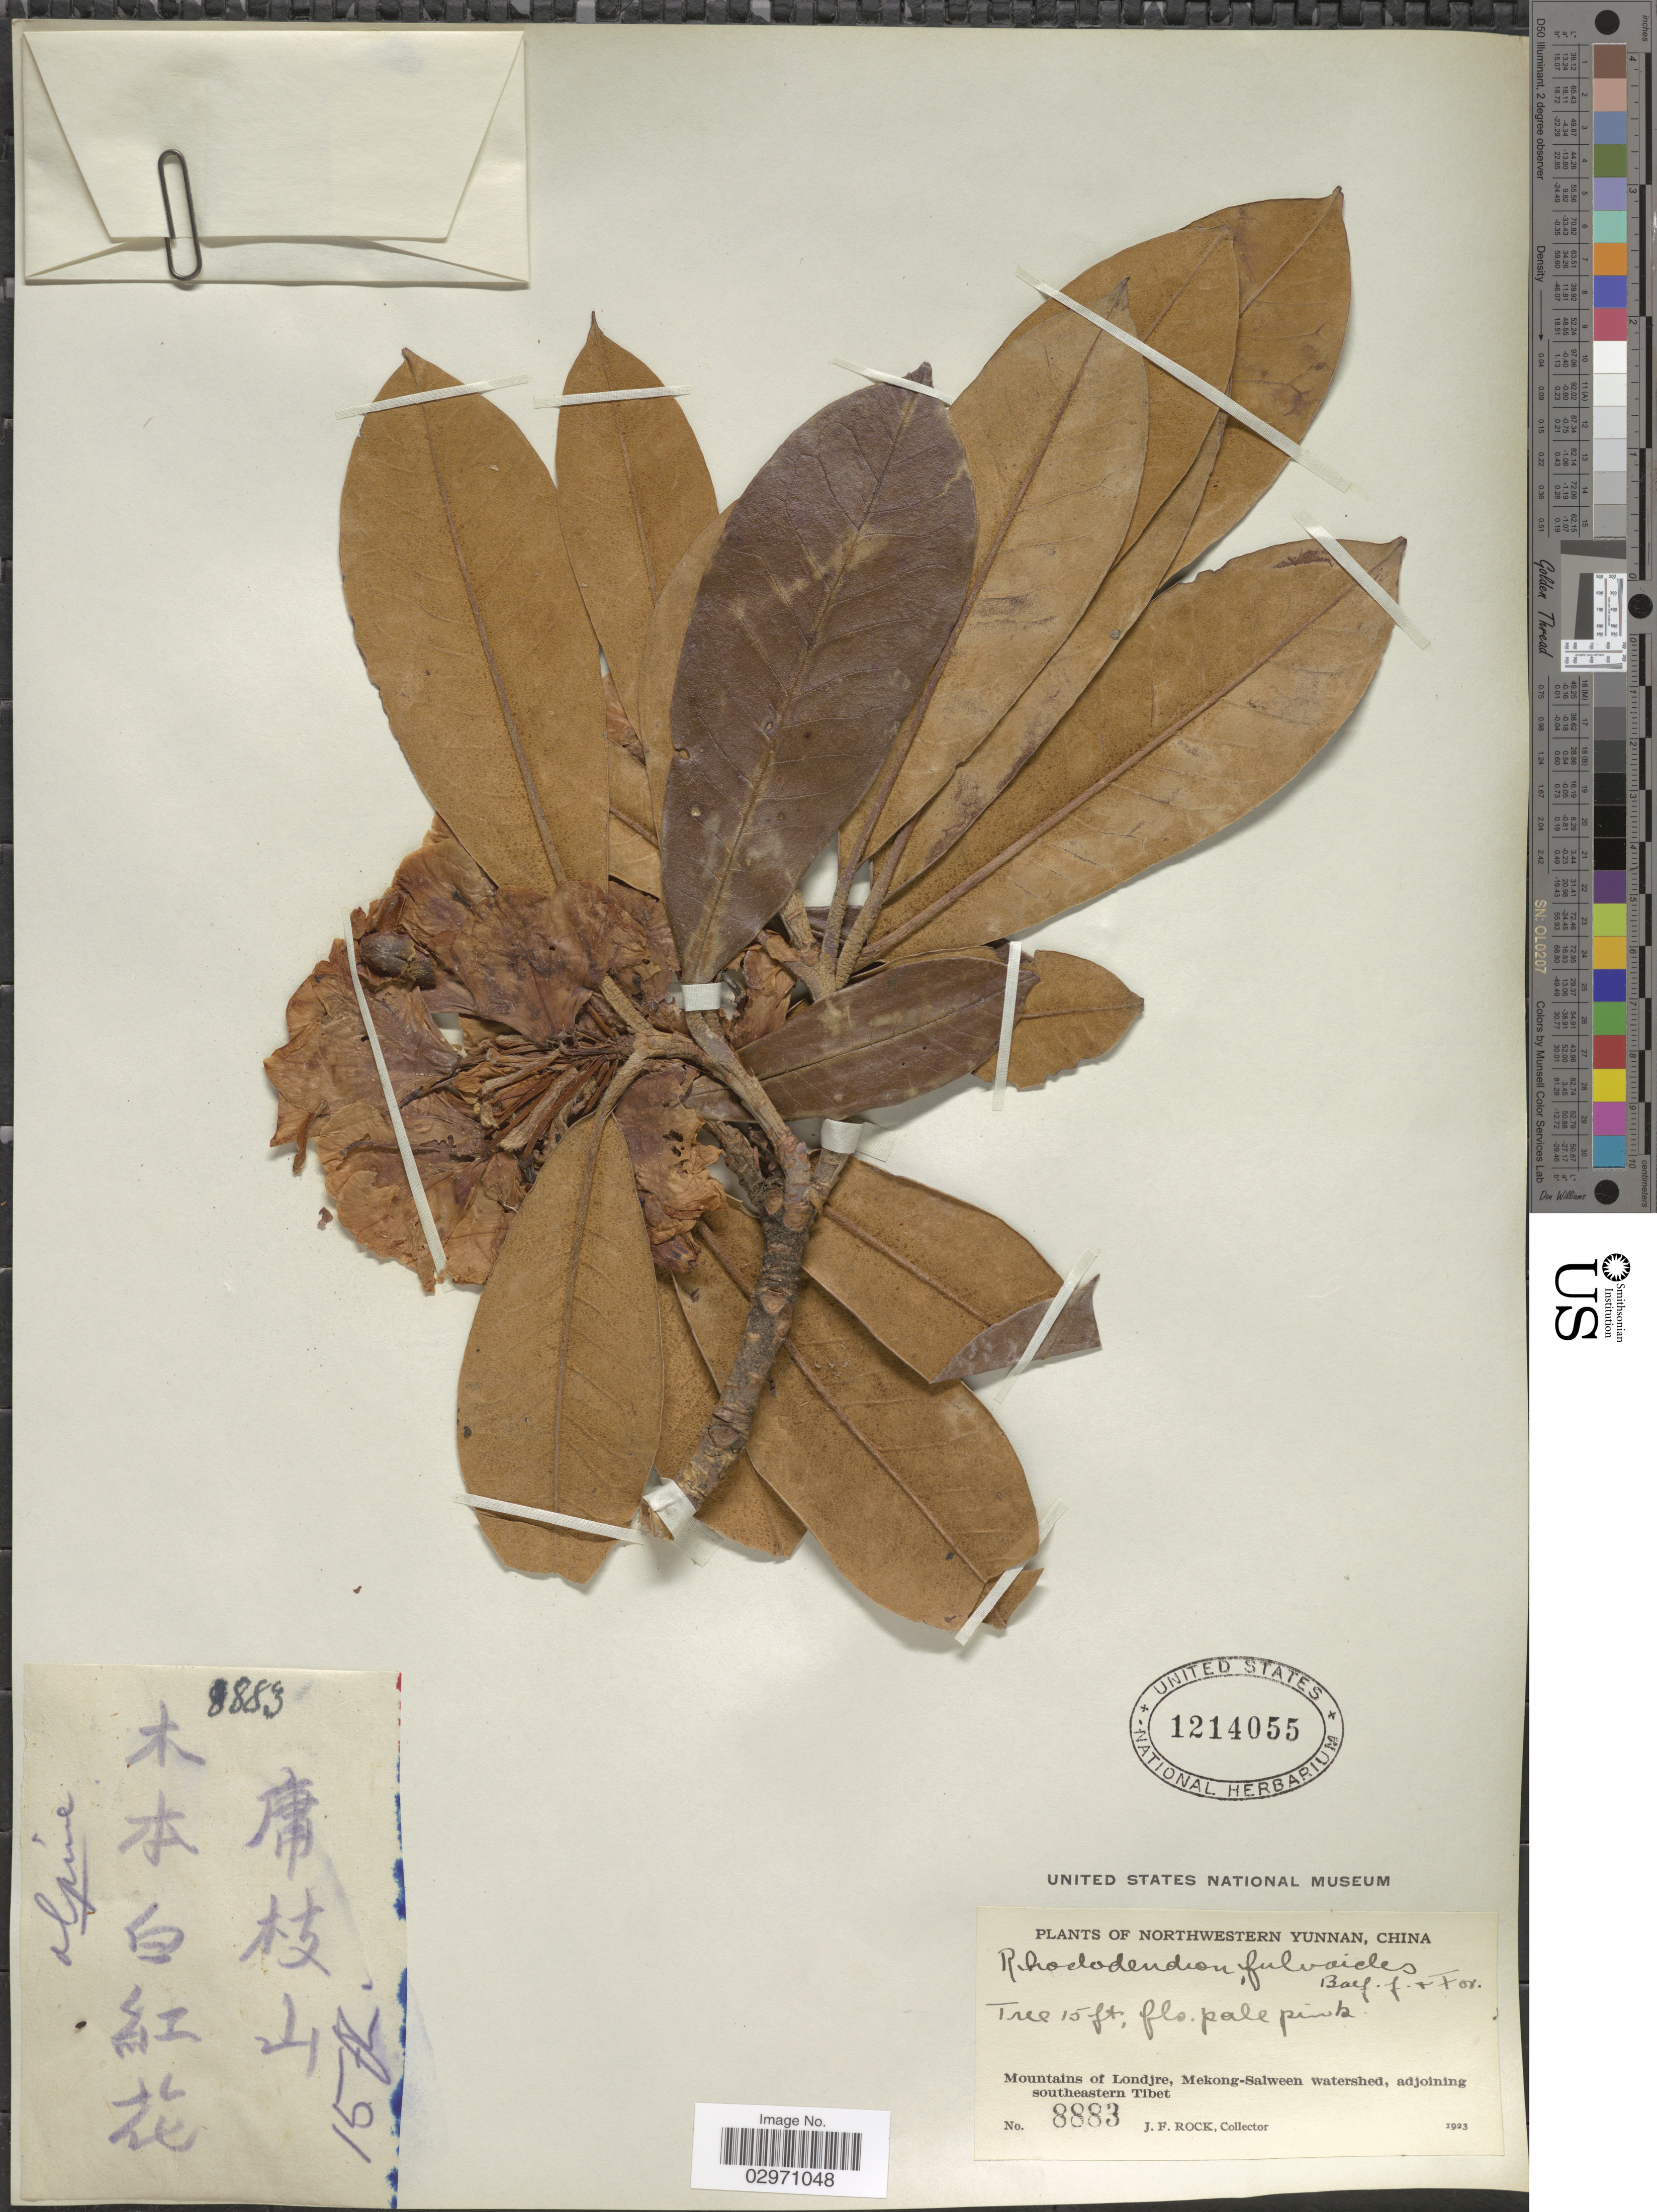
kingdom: Plantae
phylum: Tracheophyta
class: Magnoliopsida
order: Ericales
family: Ericaceae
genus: Rhododendron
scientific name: Rhododendron fulvoides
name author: Balf. f. & Forrest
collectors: J. Rock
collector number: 8883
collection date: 1923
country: China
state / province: Yunnan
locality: Northwestern Yunnan. Mountains of Londjre, Mekong-Salween watershed, adjoining southeastern Tibet.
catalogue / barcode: US 1214055